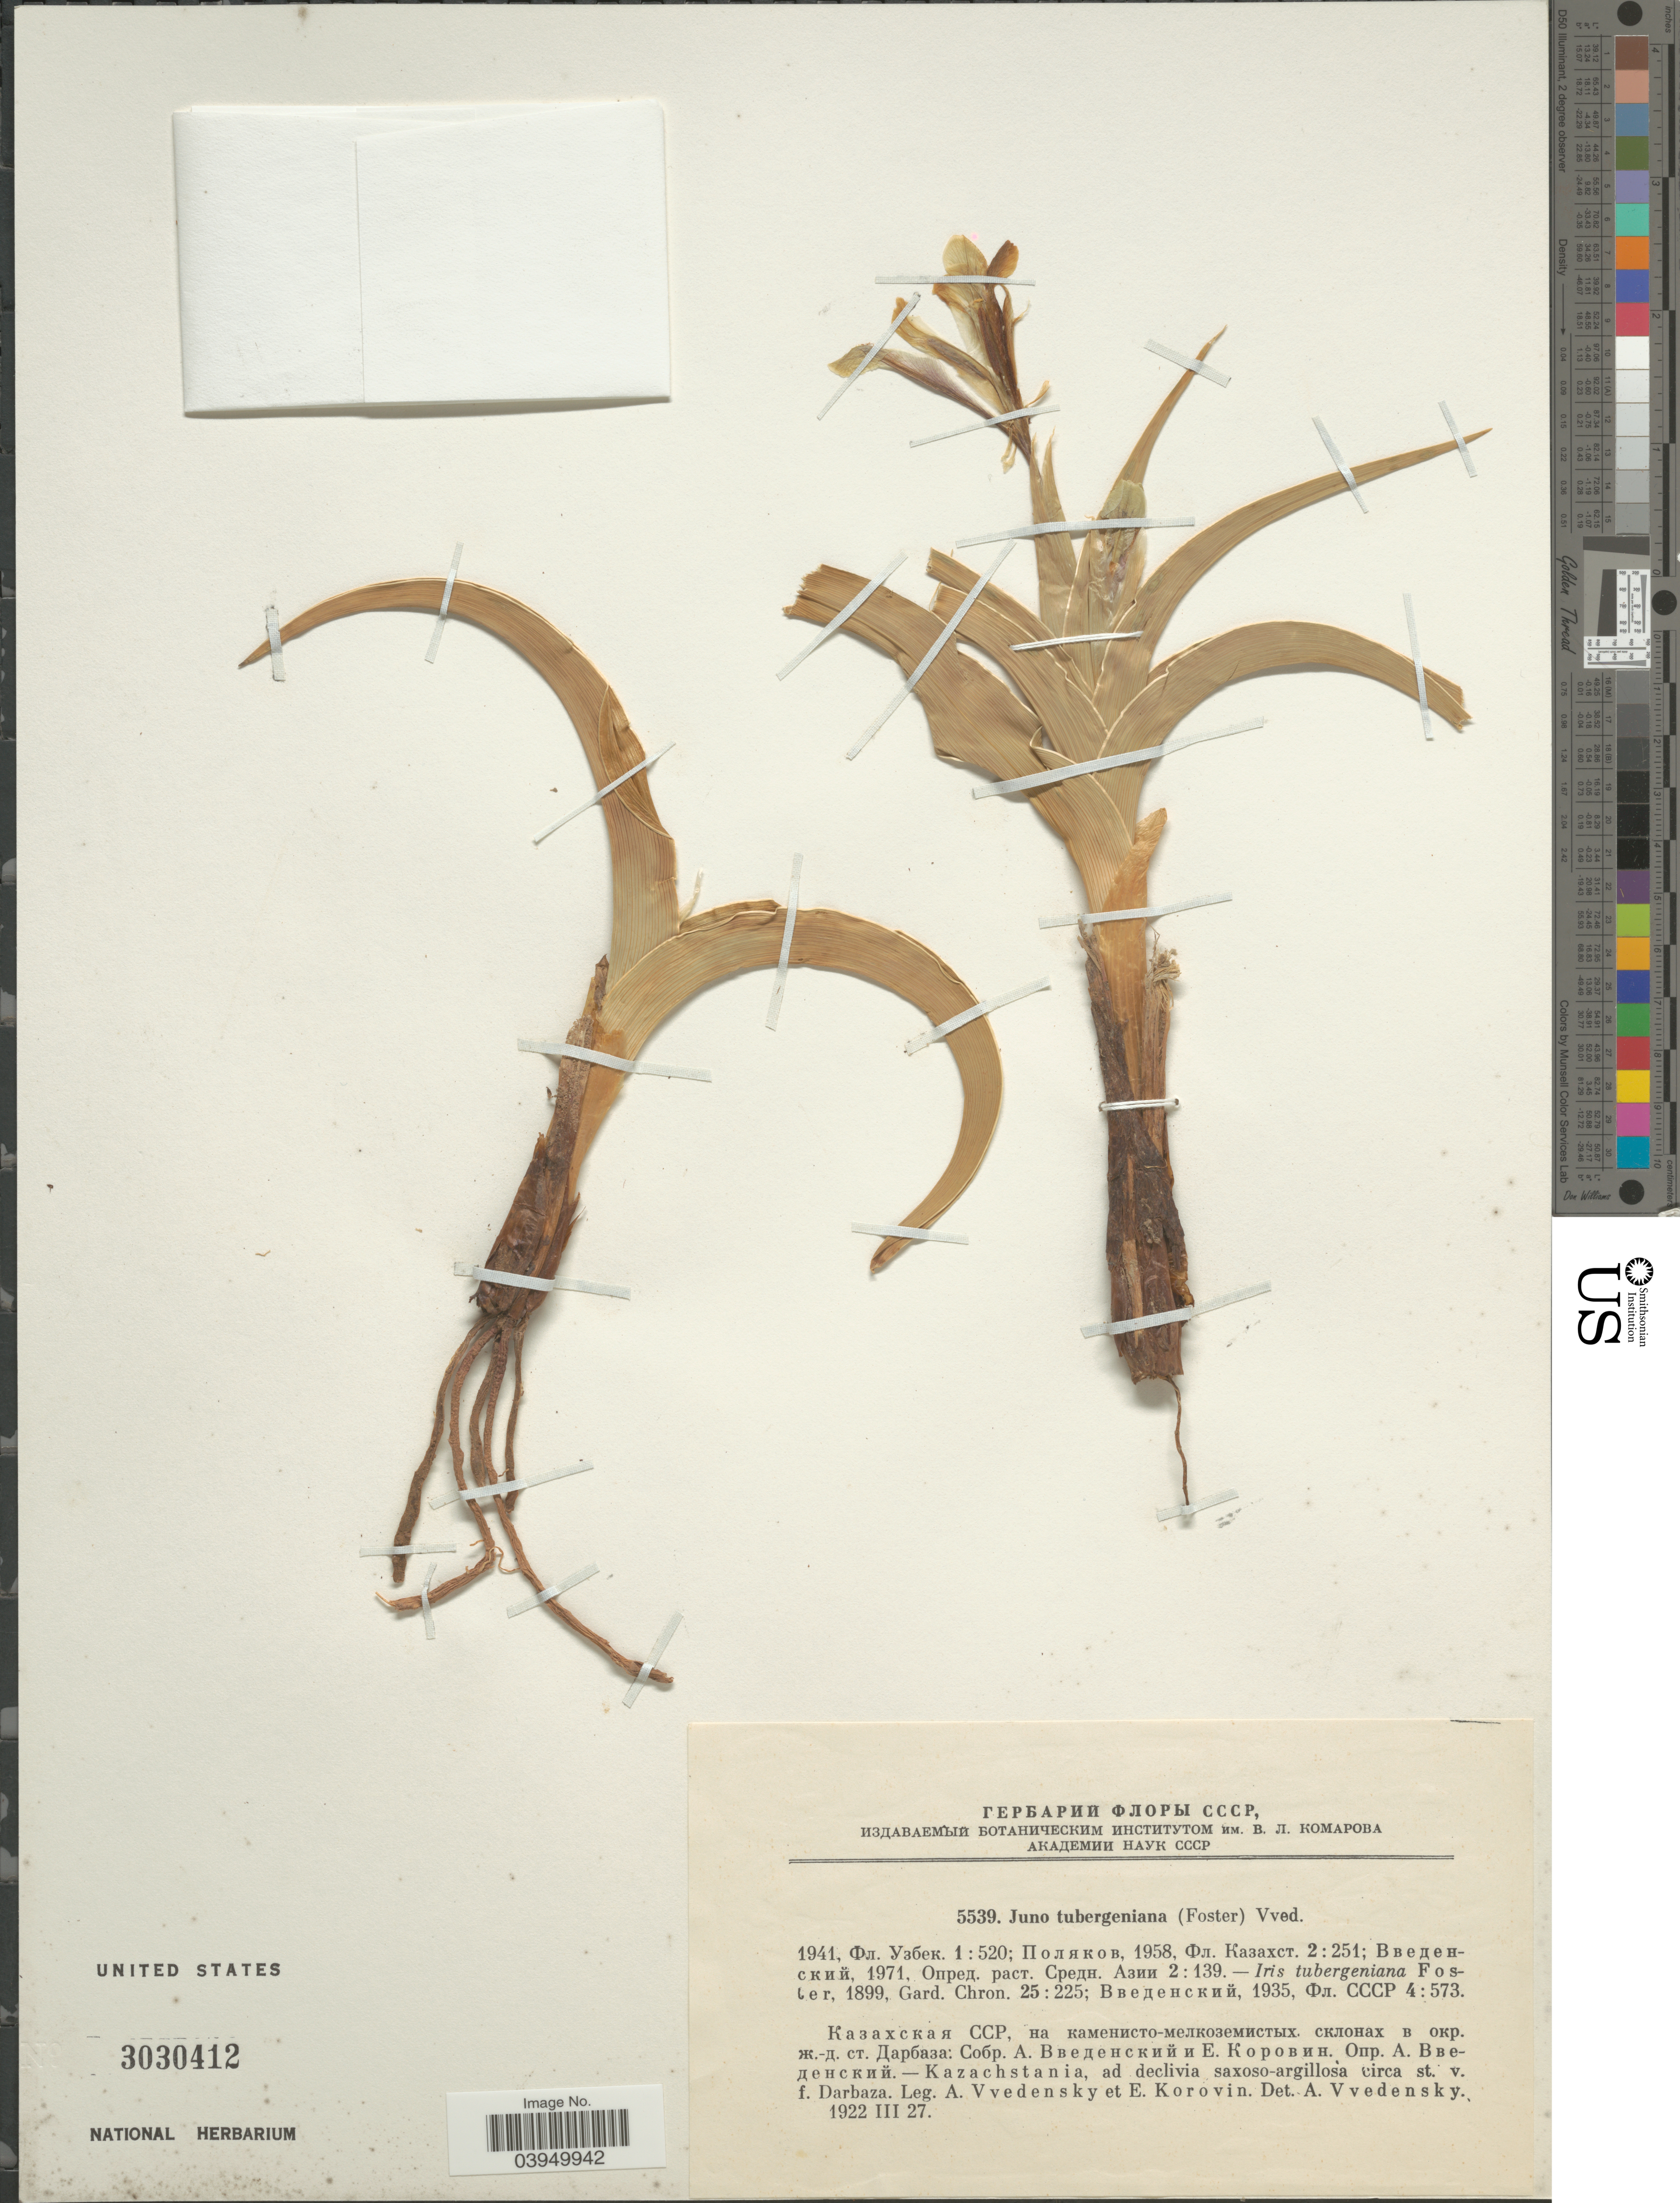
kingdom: Plantae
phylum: Tracheophyta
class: Liliopsida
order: Asparagales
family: Iridaceae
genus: Iris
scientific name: Iris tubergeniana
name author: Foster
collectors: A. Vvedensky & E. Korovin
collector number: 5539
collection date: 1922-03-27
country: Kazakhstan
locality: Kazachstania, ad declivia saxoso-argillosa circa st. v. f. Darbaza.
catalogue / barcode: US 3030412